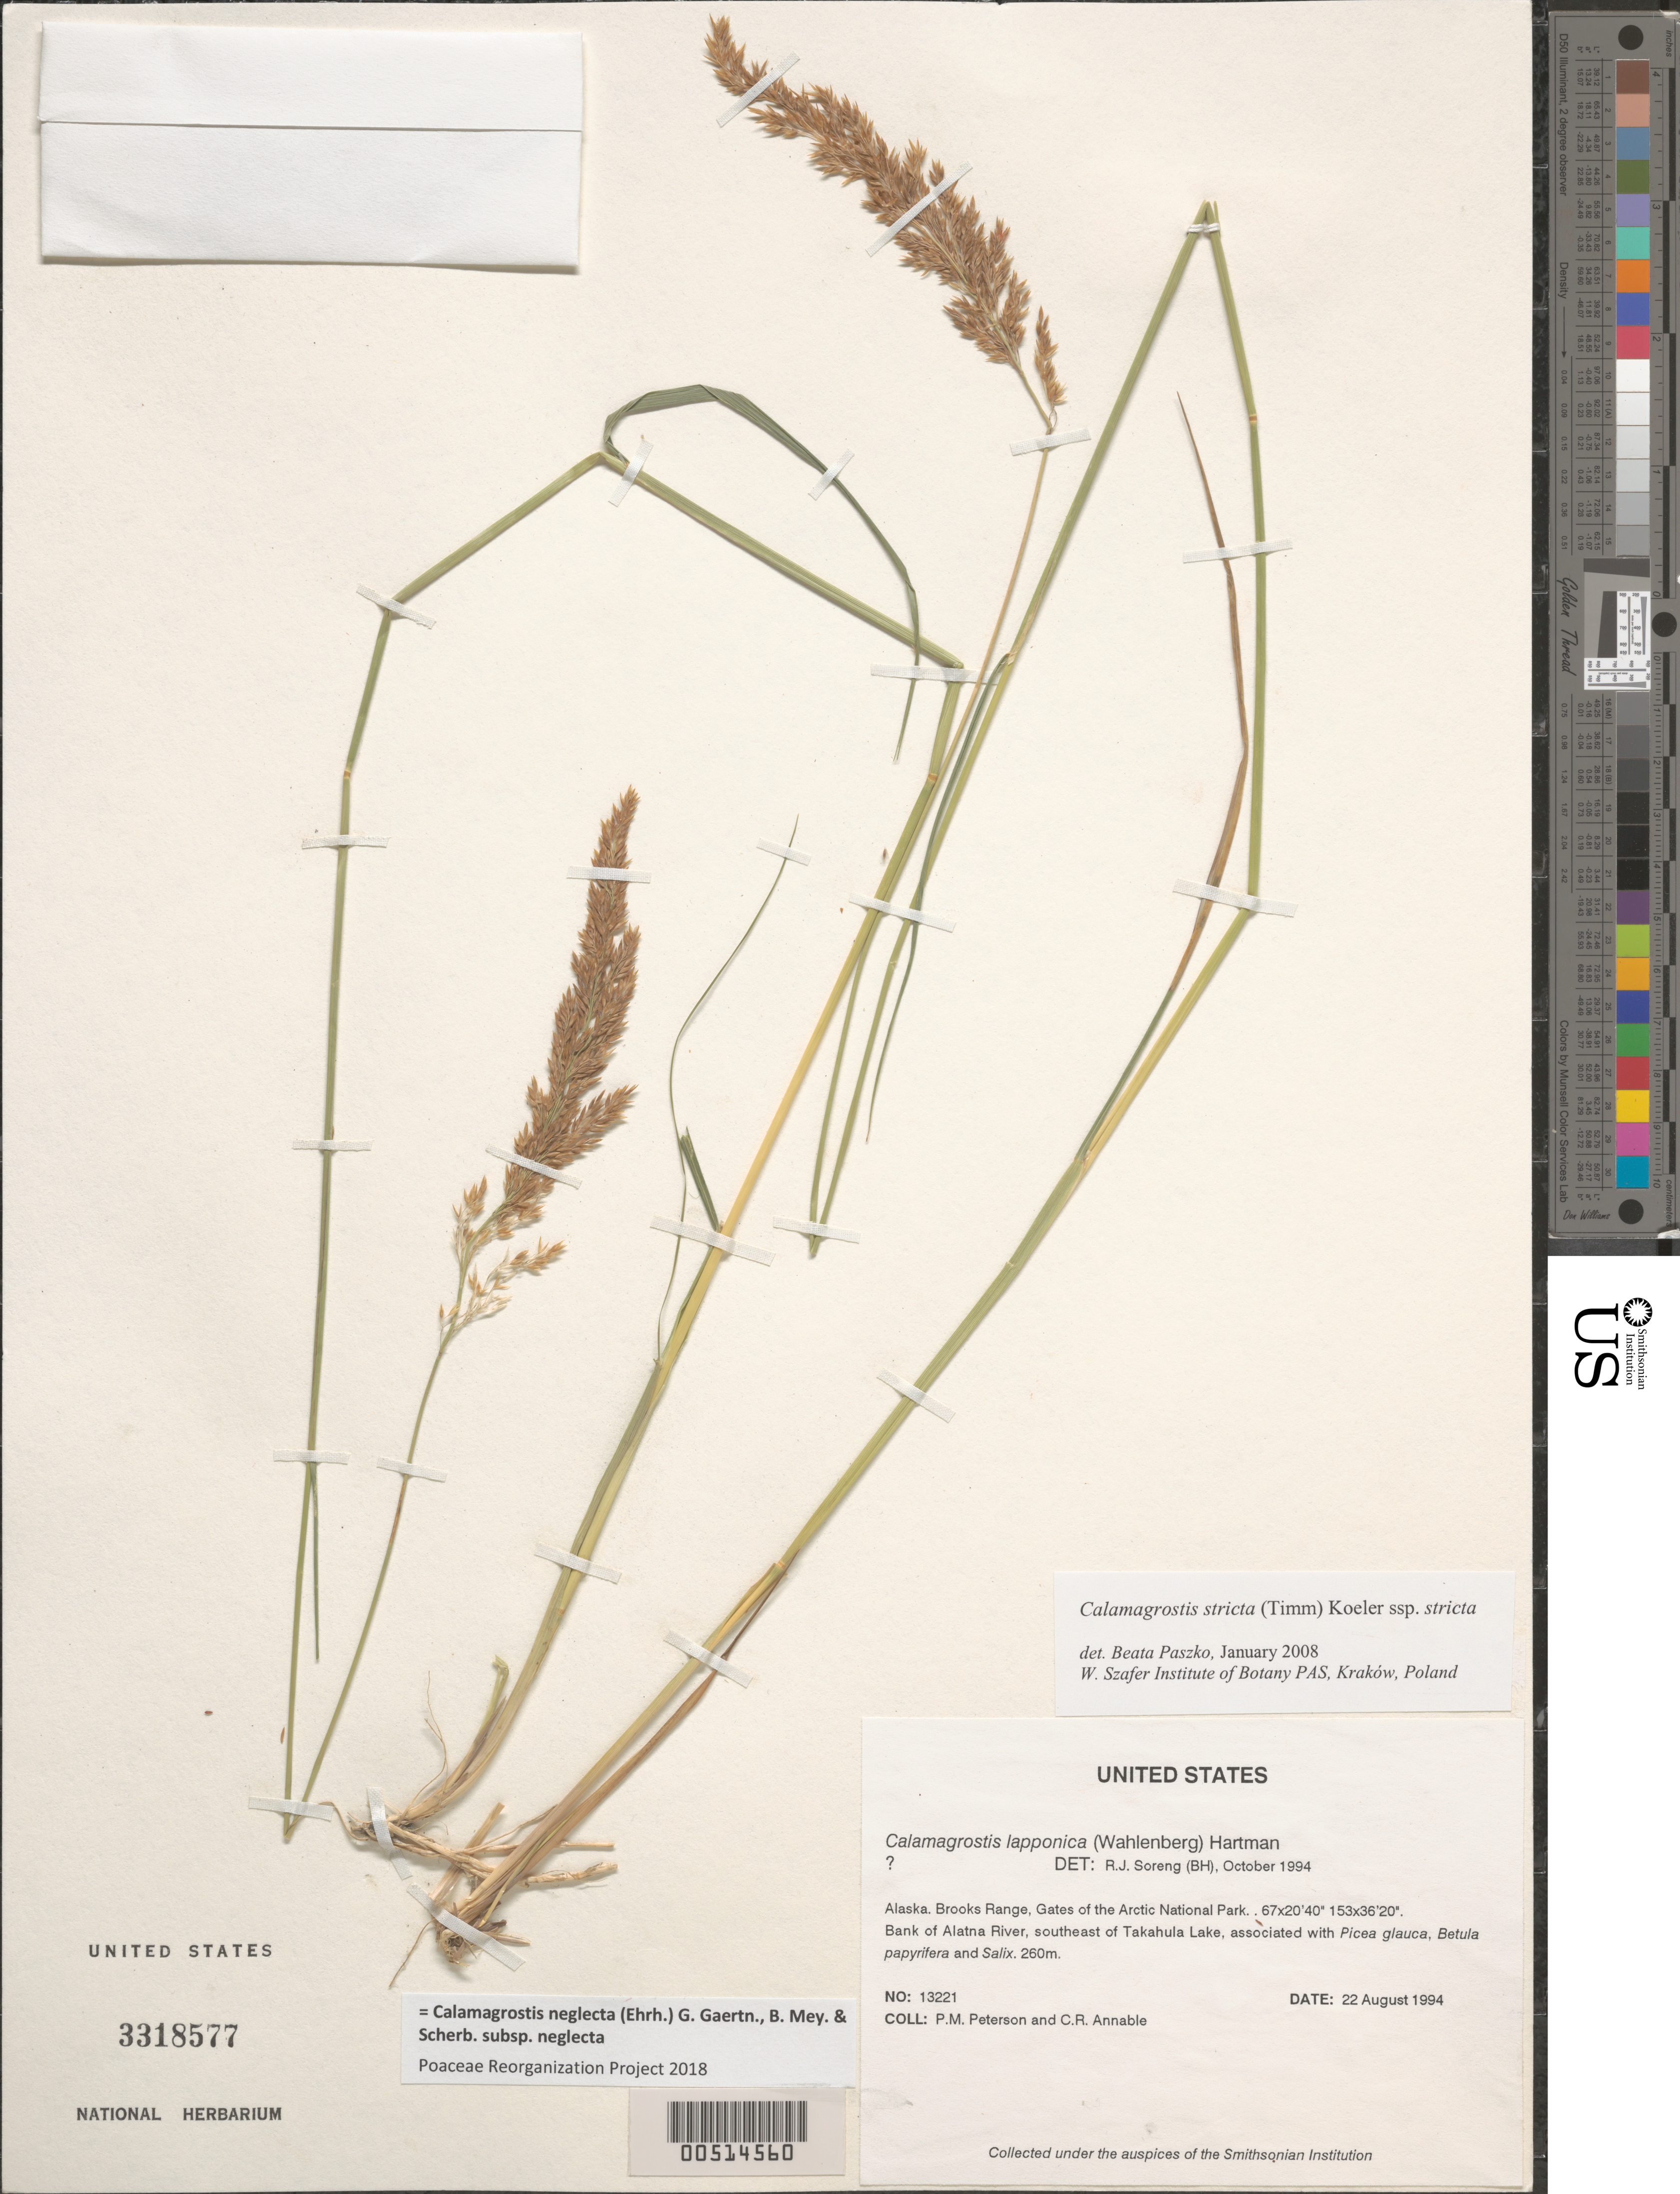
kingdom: Plantae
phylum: Tracheophyta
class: Liliopsida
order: Poales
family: Poaceae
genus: Calamagrostis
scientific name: Calamagrostis neglecta subsp. neglecta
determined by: Poaceae Reorganization Project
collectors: P. M. Peterson & C. R. Annable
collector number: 13221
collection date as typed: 22 Aug 1994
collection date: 1994-08-22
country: United States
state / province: Alaska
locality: Brooks Range, Gates of the Arctic National Park.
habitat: Bank of Alatna River, southeast of Takahula Lake, associated with {Picea glauca}, {Betula papyrifera} and {Salix}.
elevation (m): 260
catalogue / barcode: US 3318577